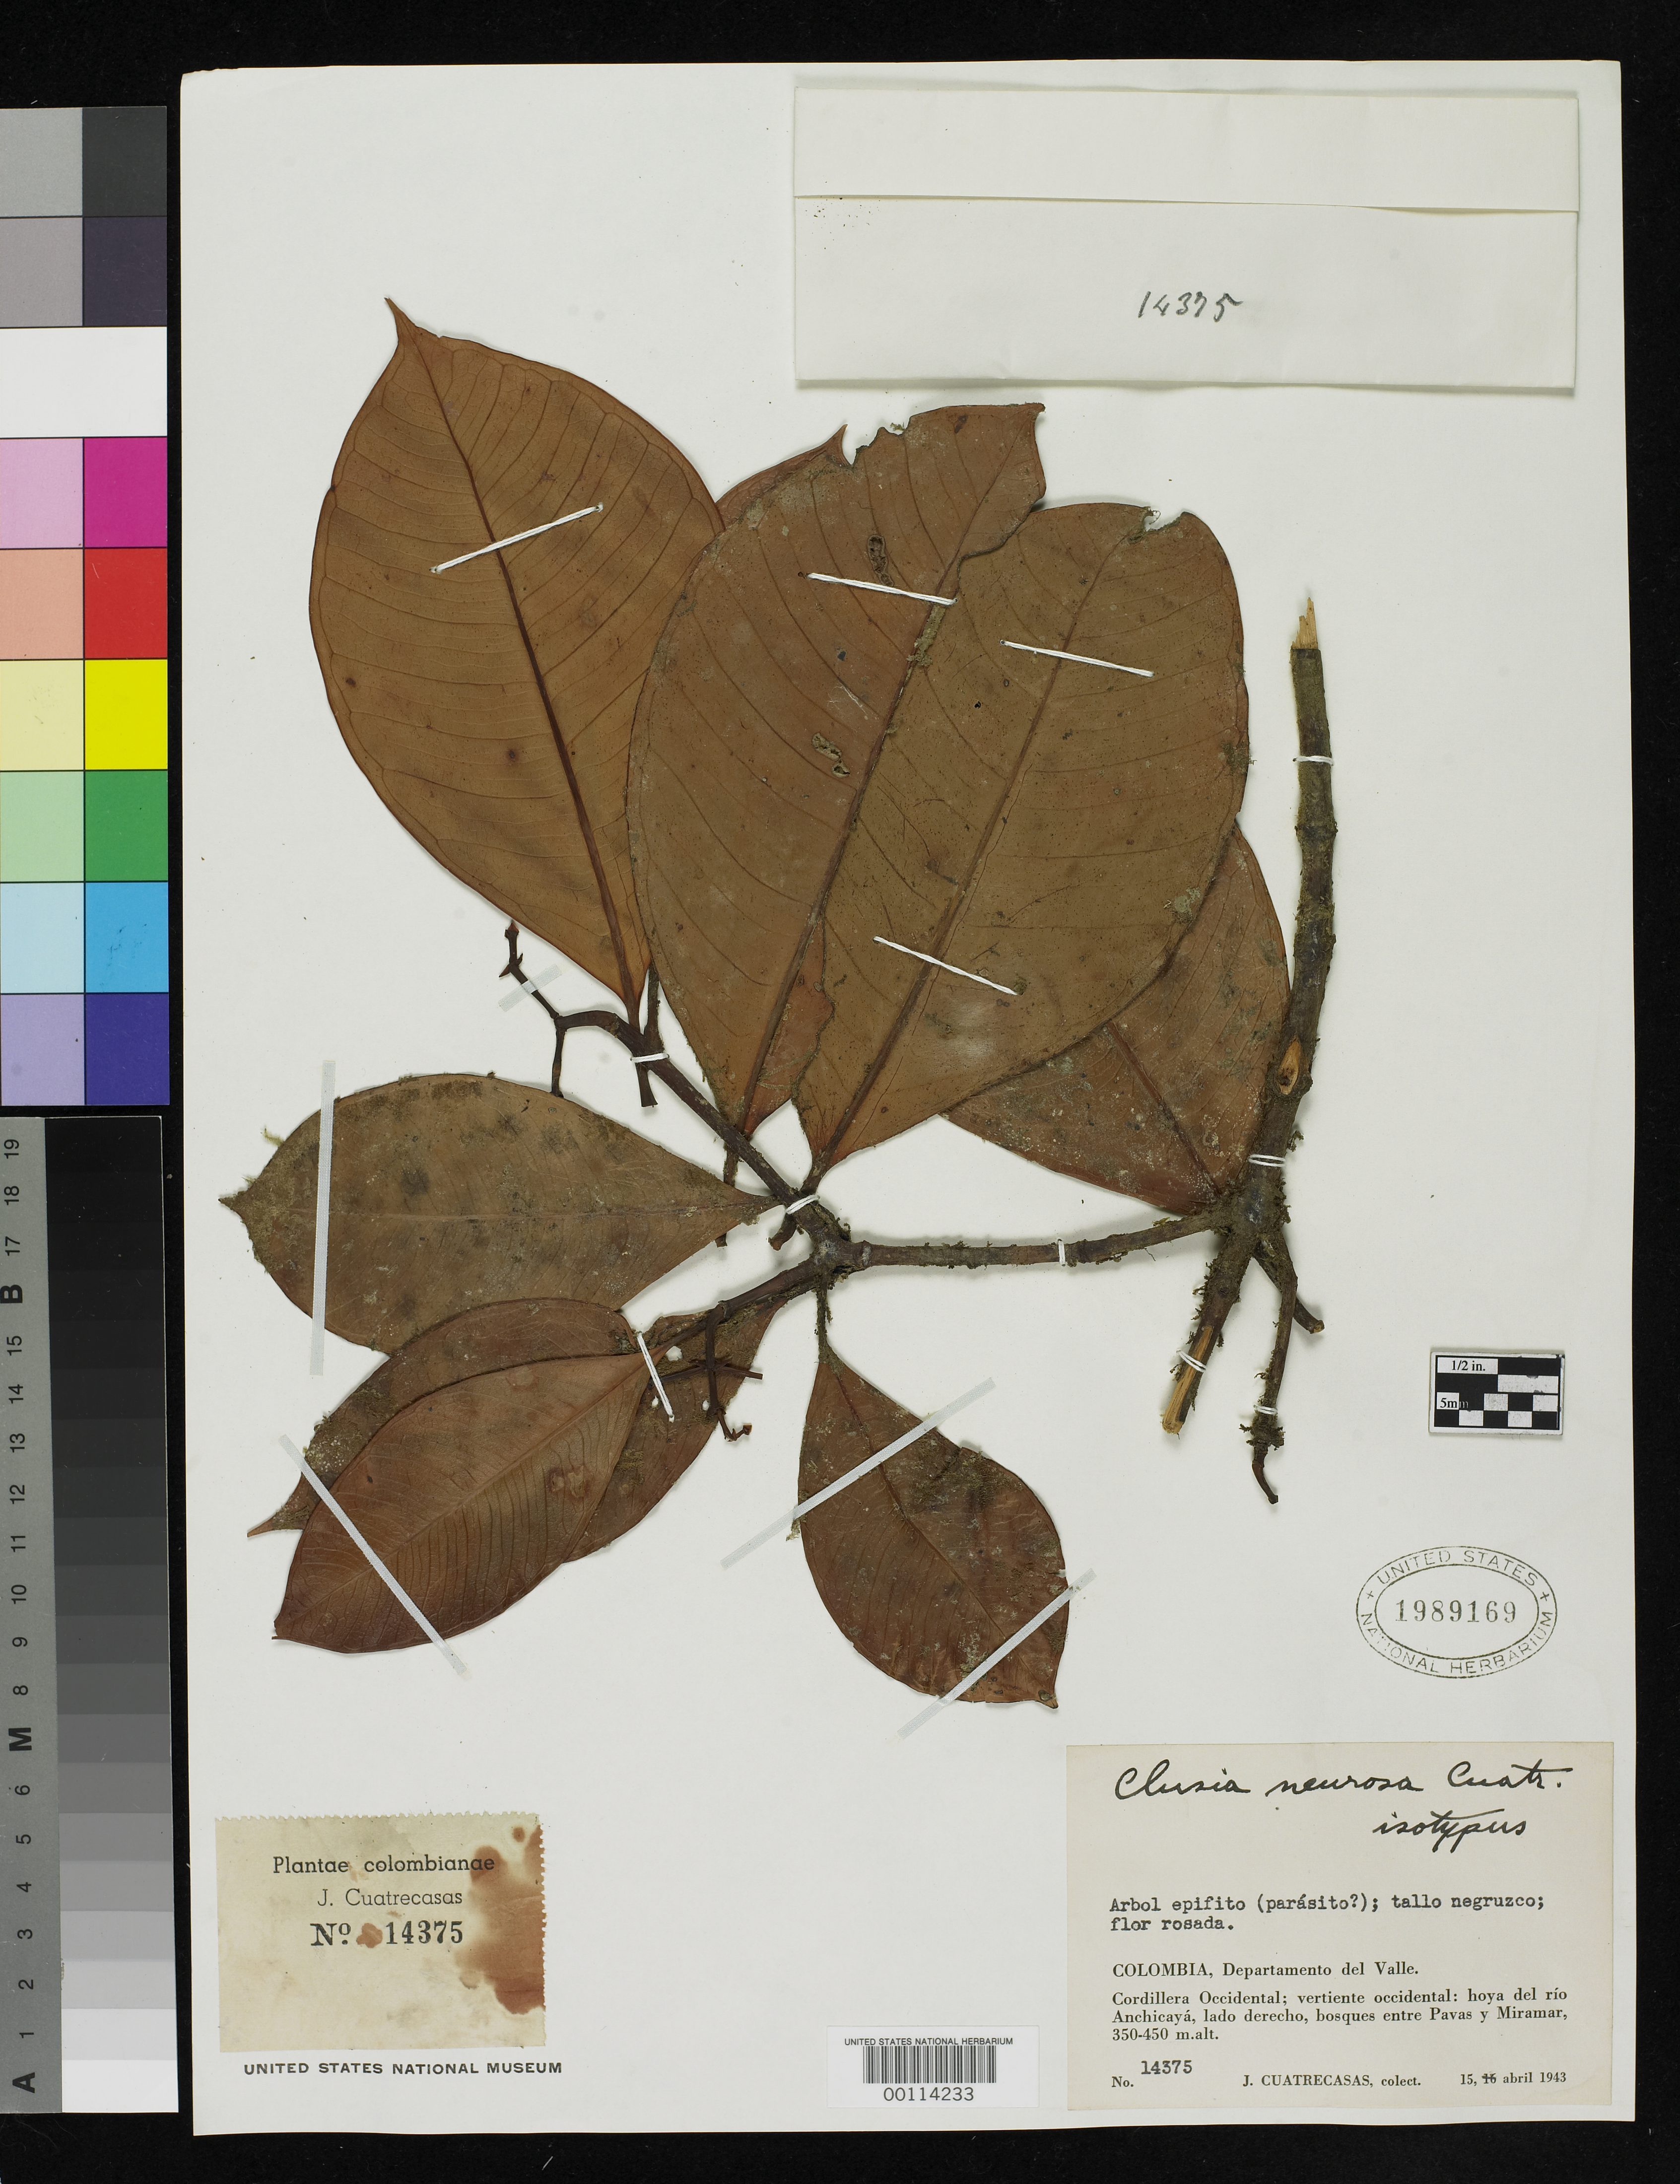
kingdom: Plantae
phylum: Tracheophyta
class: Magnoliopsida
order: Malpighiales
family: Clusiaceae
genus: Clusia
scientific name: Clusia neurosa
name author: Cuatrec.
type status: Isotype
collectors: J. Cuatrecasas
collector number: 14375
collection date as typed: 15 Apr 1943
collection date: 1943-04-15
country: Colombia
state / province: Valle del Cauca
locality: Cordillera Occidentalis.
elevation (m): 350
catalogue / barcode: US 1989169